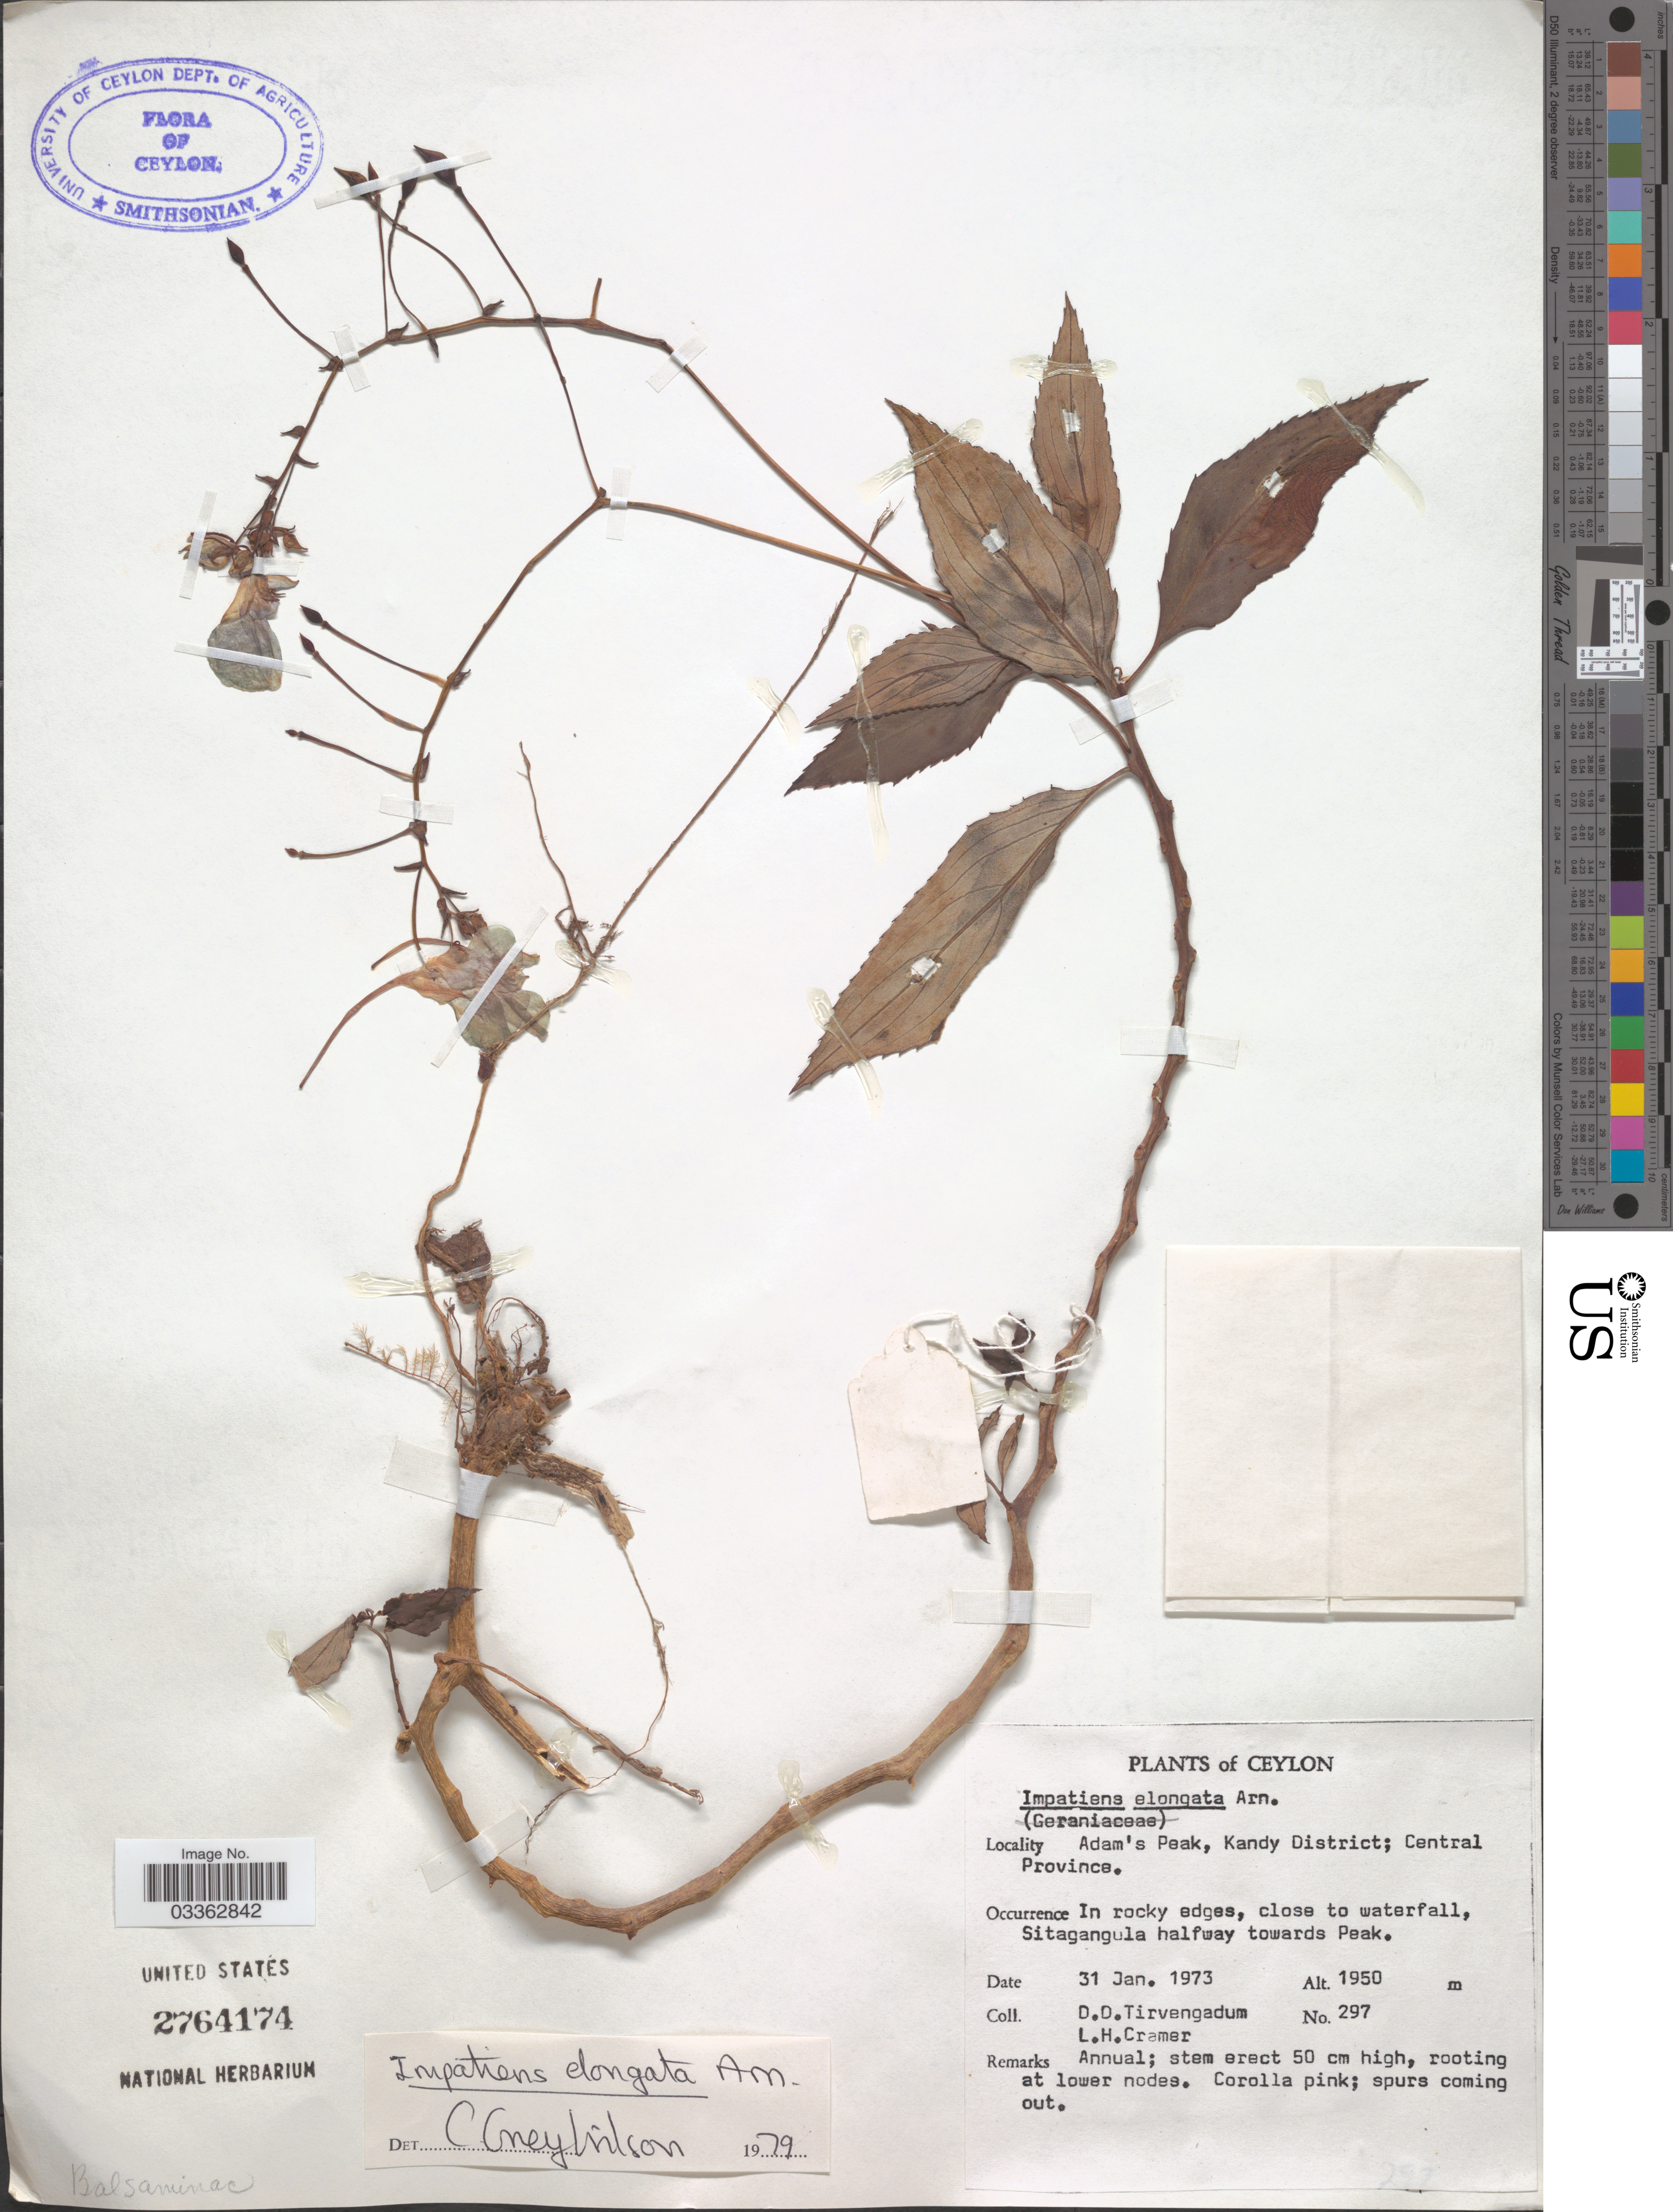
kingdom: Plantae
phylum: Tracheophyta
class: Magnoliopsida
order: Ericales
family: Balsaminaceae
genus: Impatiens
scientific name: Impatiens elongata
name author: Arn.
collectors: D. Tirvengadum & L. H. Cramer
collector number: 297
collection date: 1973-01-31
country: Sri Lanka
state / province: Central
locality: Ceylon. Adam's Peak, Kandy District. In rocky edges, close to waterfall, Sitagangula halfway towards Peak.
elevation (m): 1950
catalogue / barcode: US 2764174